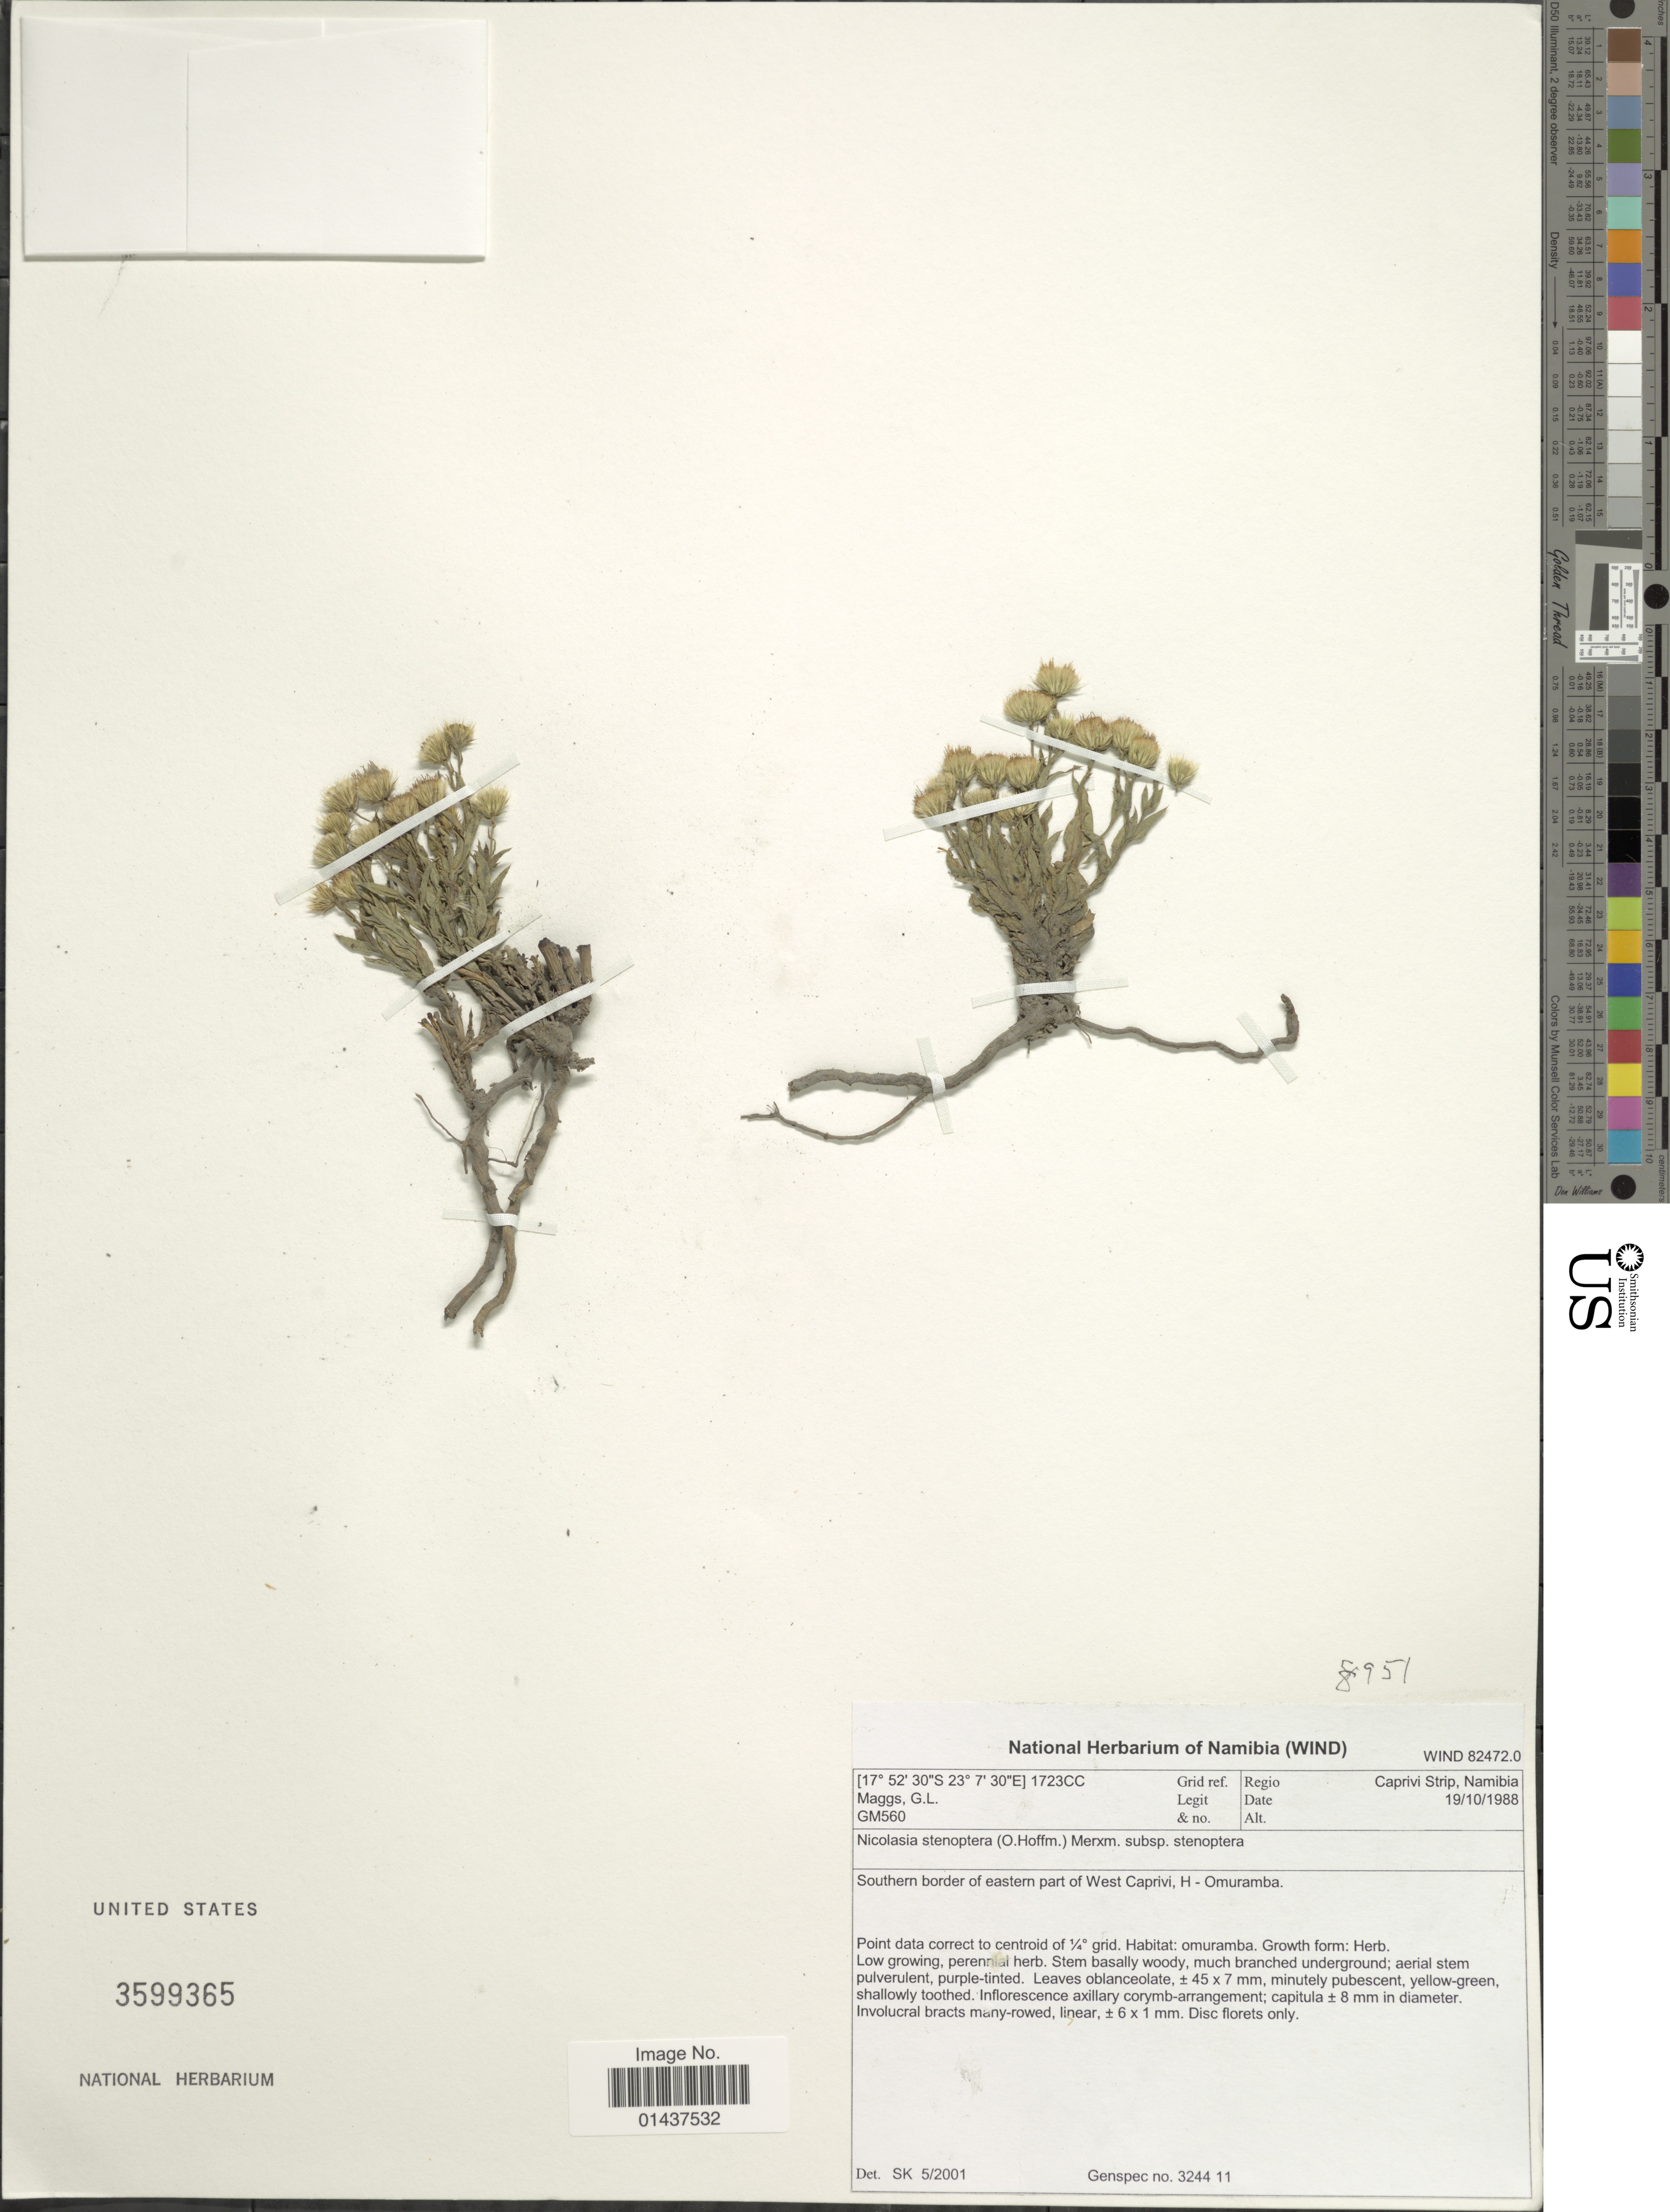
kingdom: Plantae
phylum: Tracheophyta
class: Magnoliopsida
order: Asterales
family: Asteraceae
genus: Nicolasia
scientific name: Nicolasia stenoptera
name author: (O. Hoffm.) O. Hoffm.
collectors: G. Maggs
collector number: GM560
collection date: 1988-10-19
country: Namibia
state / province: Caprivi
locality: Regio Caprivi Strip, Southern border of eastern part of West Caprivi, H - Omuramba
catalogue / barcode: US 3599365